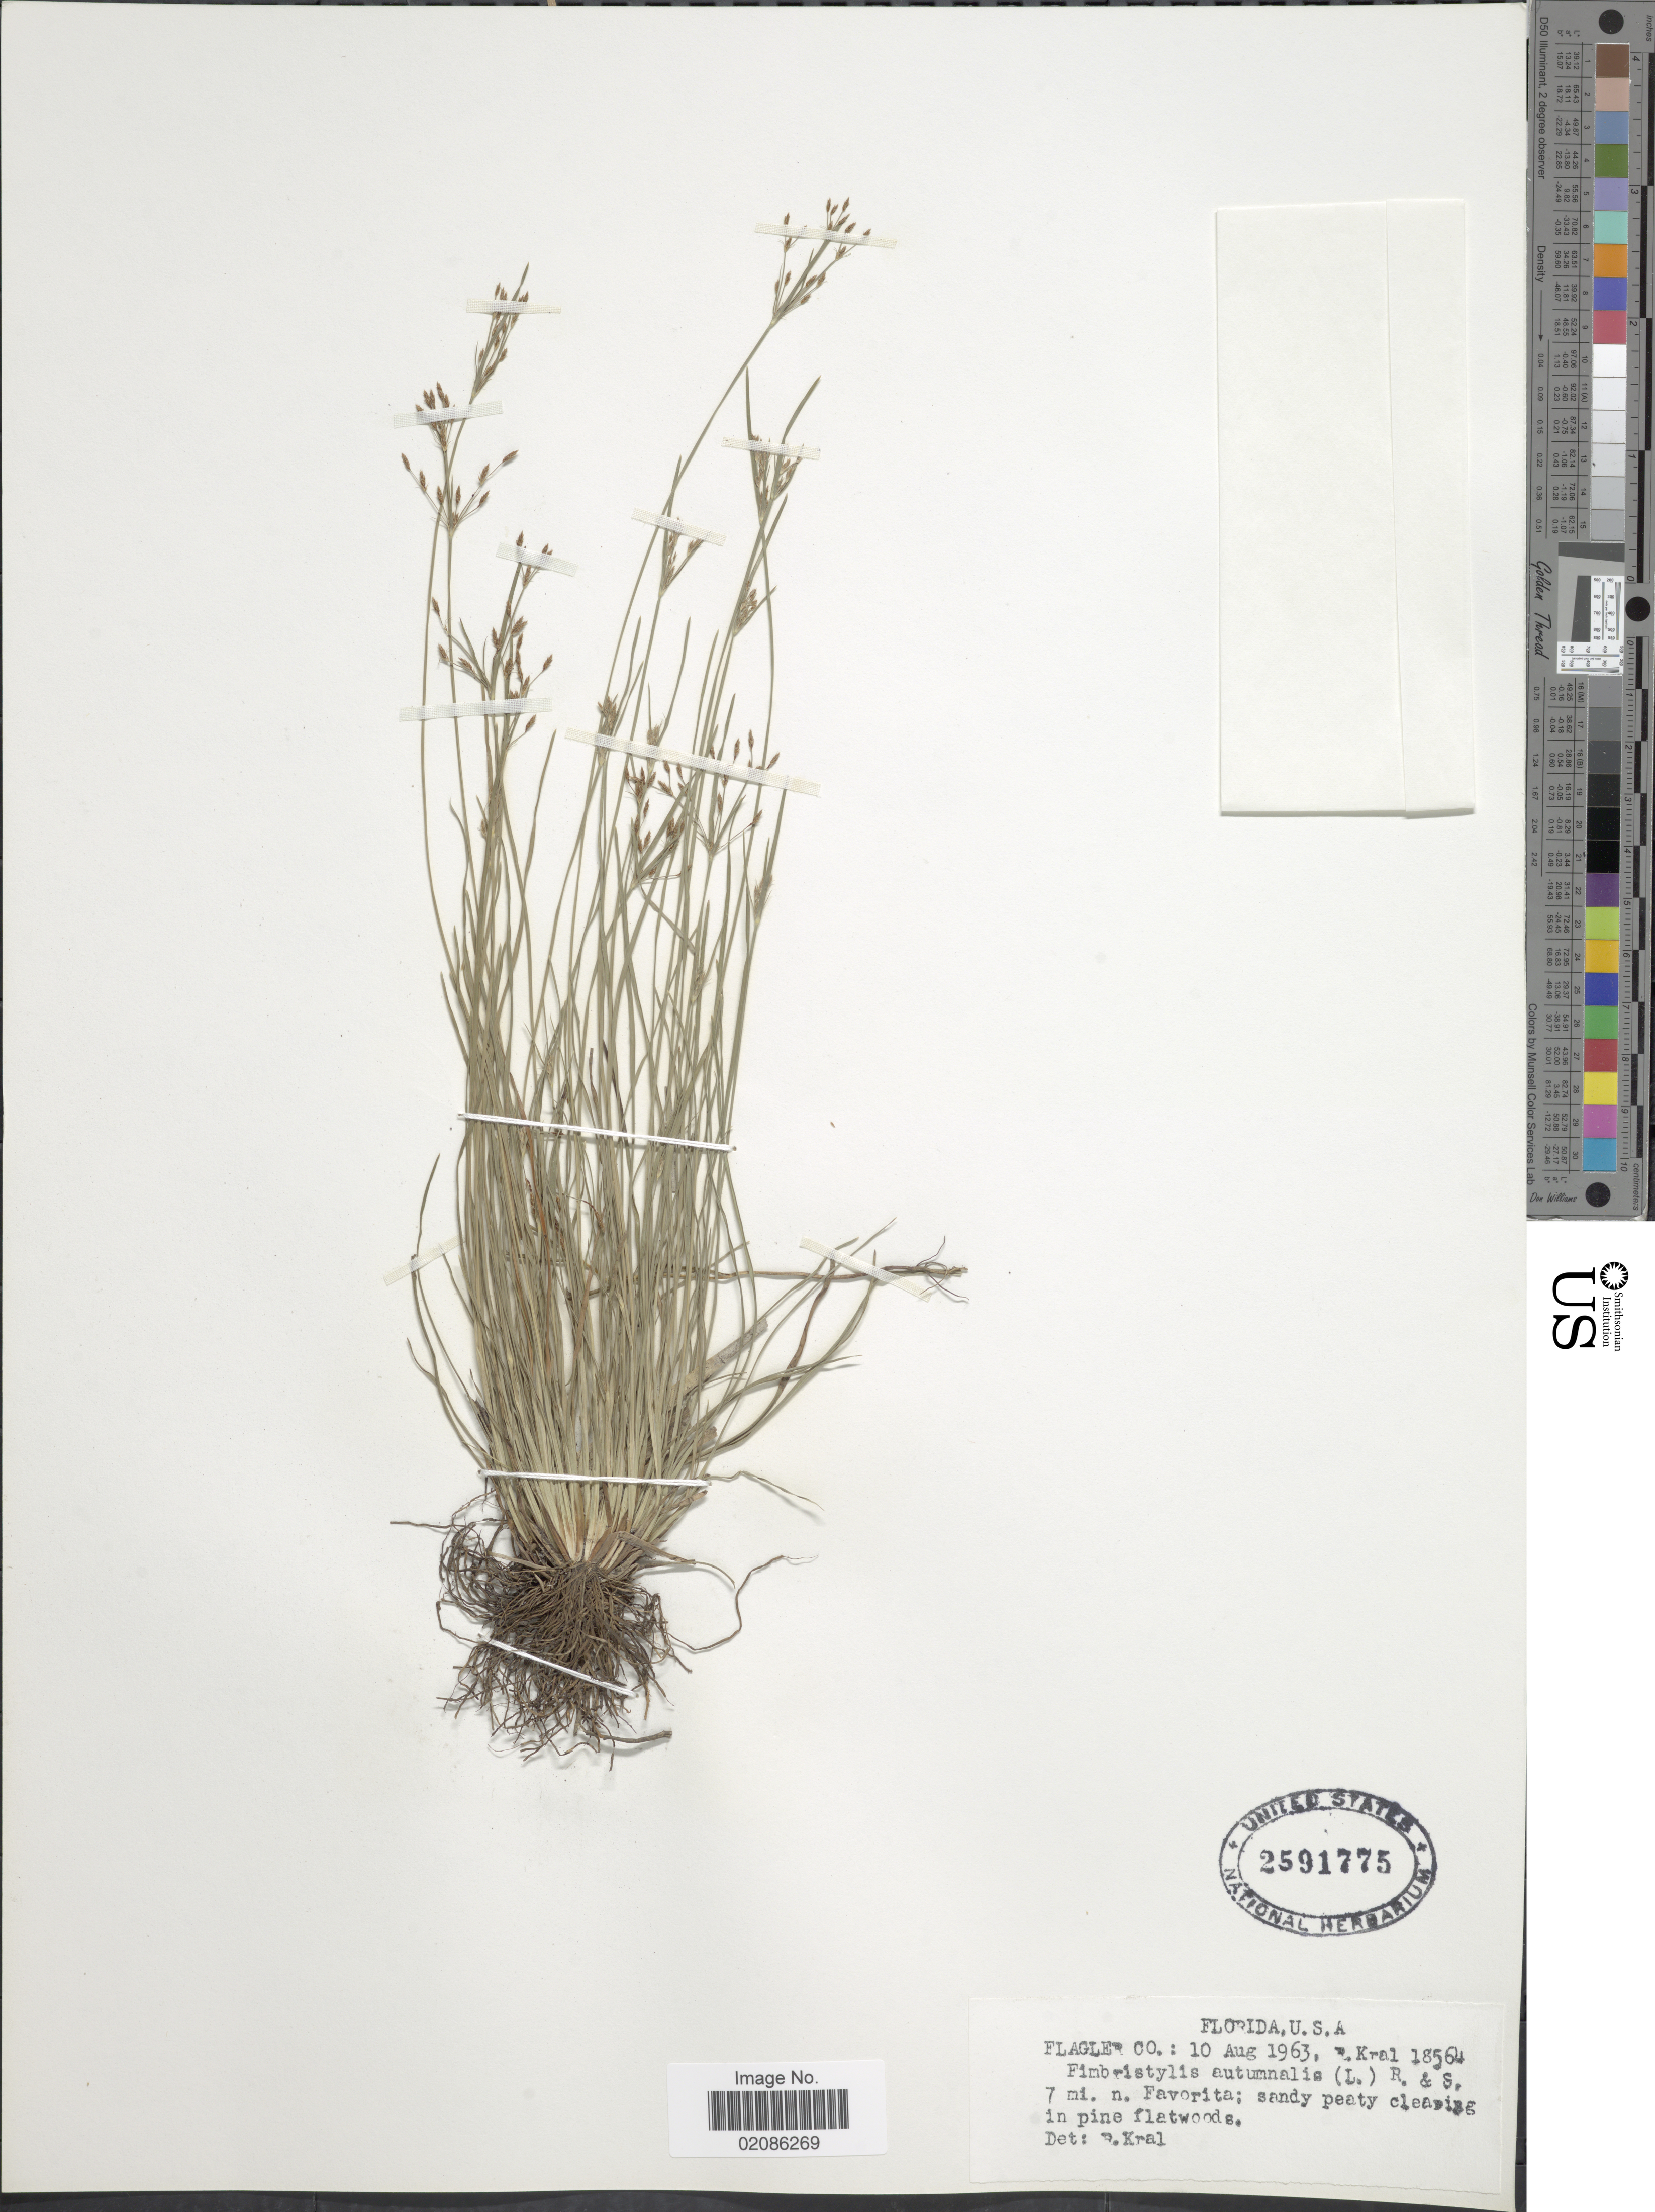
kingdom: Plantae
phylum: Tracheophyta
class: Liliopsida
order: Poales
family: Cyperaceae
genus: Fimbristylis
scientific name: Fimbristylis autumnalis (L.) Roem. & Schult.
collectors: R. Kral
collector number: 18564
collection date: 1963-08-10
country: United States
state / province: Florida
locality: Flagler Co, 7 mi n Favorite; sandy peaty clearing in pine flatwoods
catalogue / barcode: US 2591775